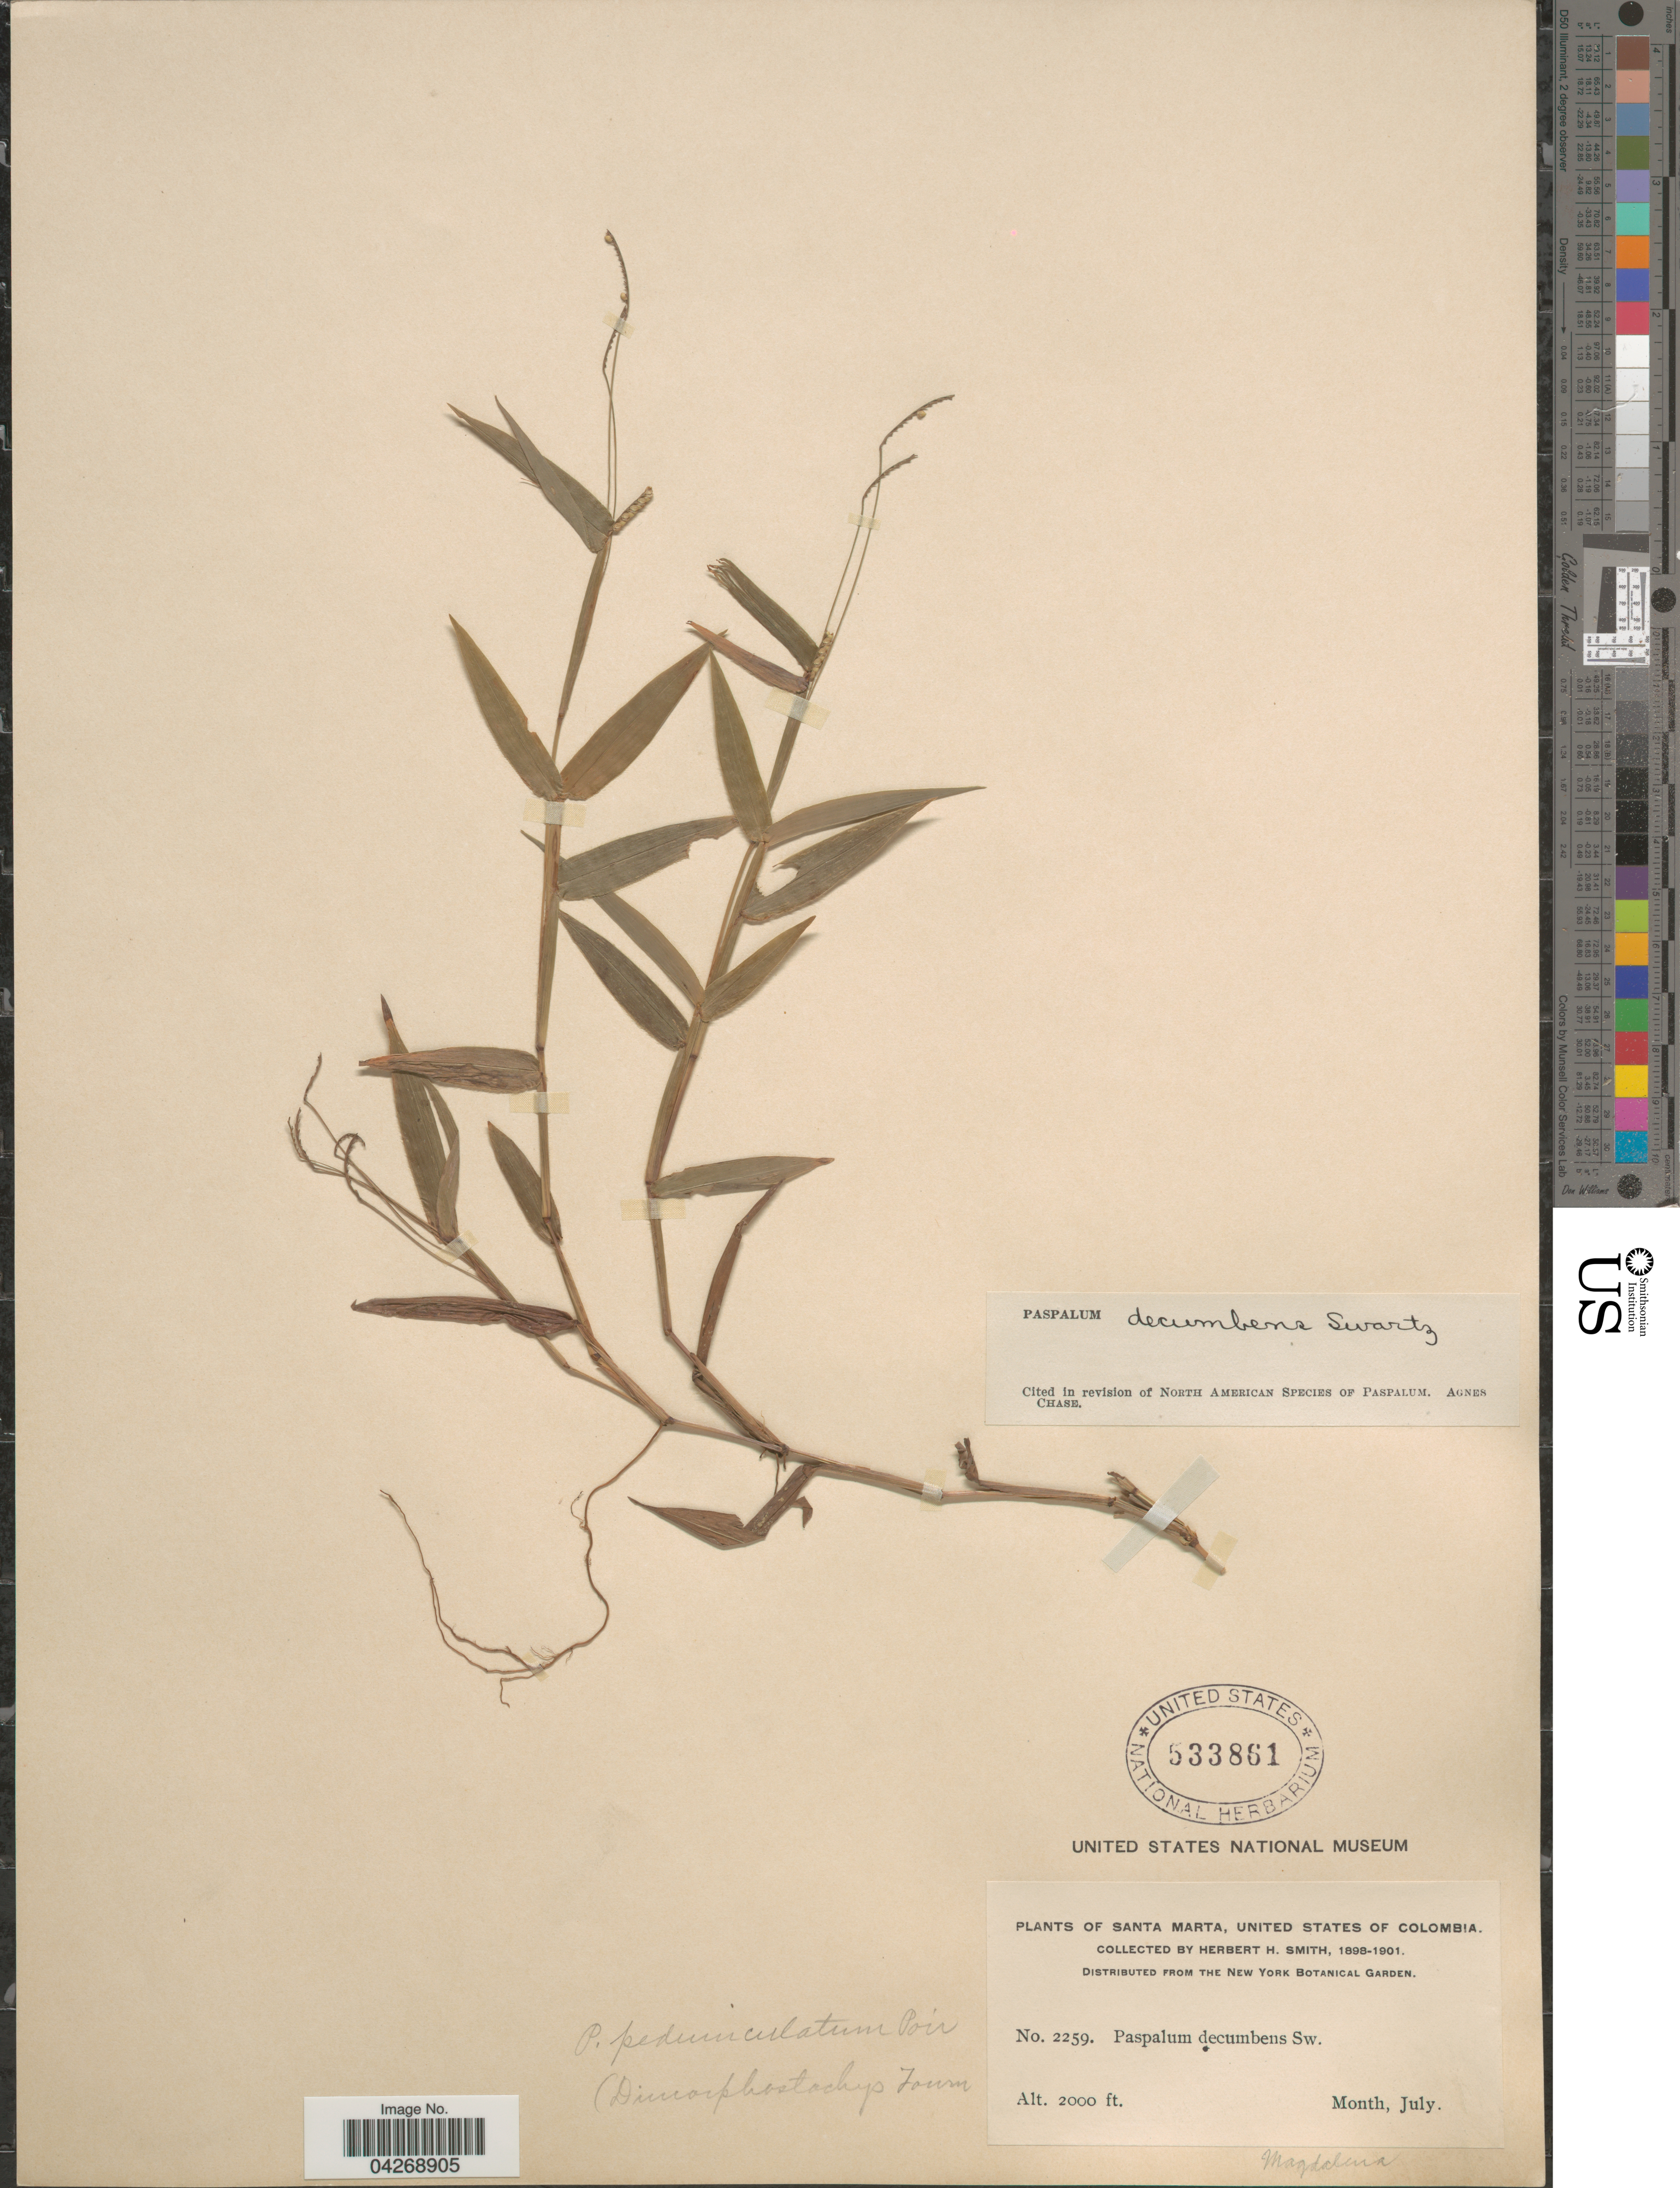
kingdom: Plantae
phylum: Tracheophyta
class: Liliopsida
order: Poales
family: Poaceae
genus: Paspalum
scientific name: Paspalum decumbens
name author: Sw.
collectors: Herbert H. Smith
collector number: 2259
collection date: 1898-07/1901-07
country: Colombia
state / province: Magdalena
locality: Santa Marta, United States of Colombia.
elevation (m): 610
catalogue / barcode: US 533861